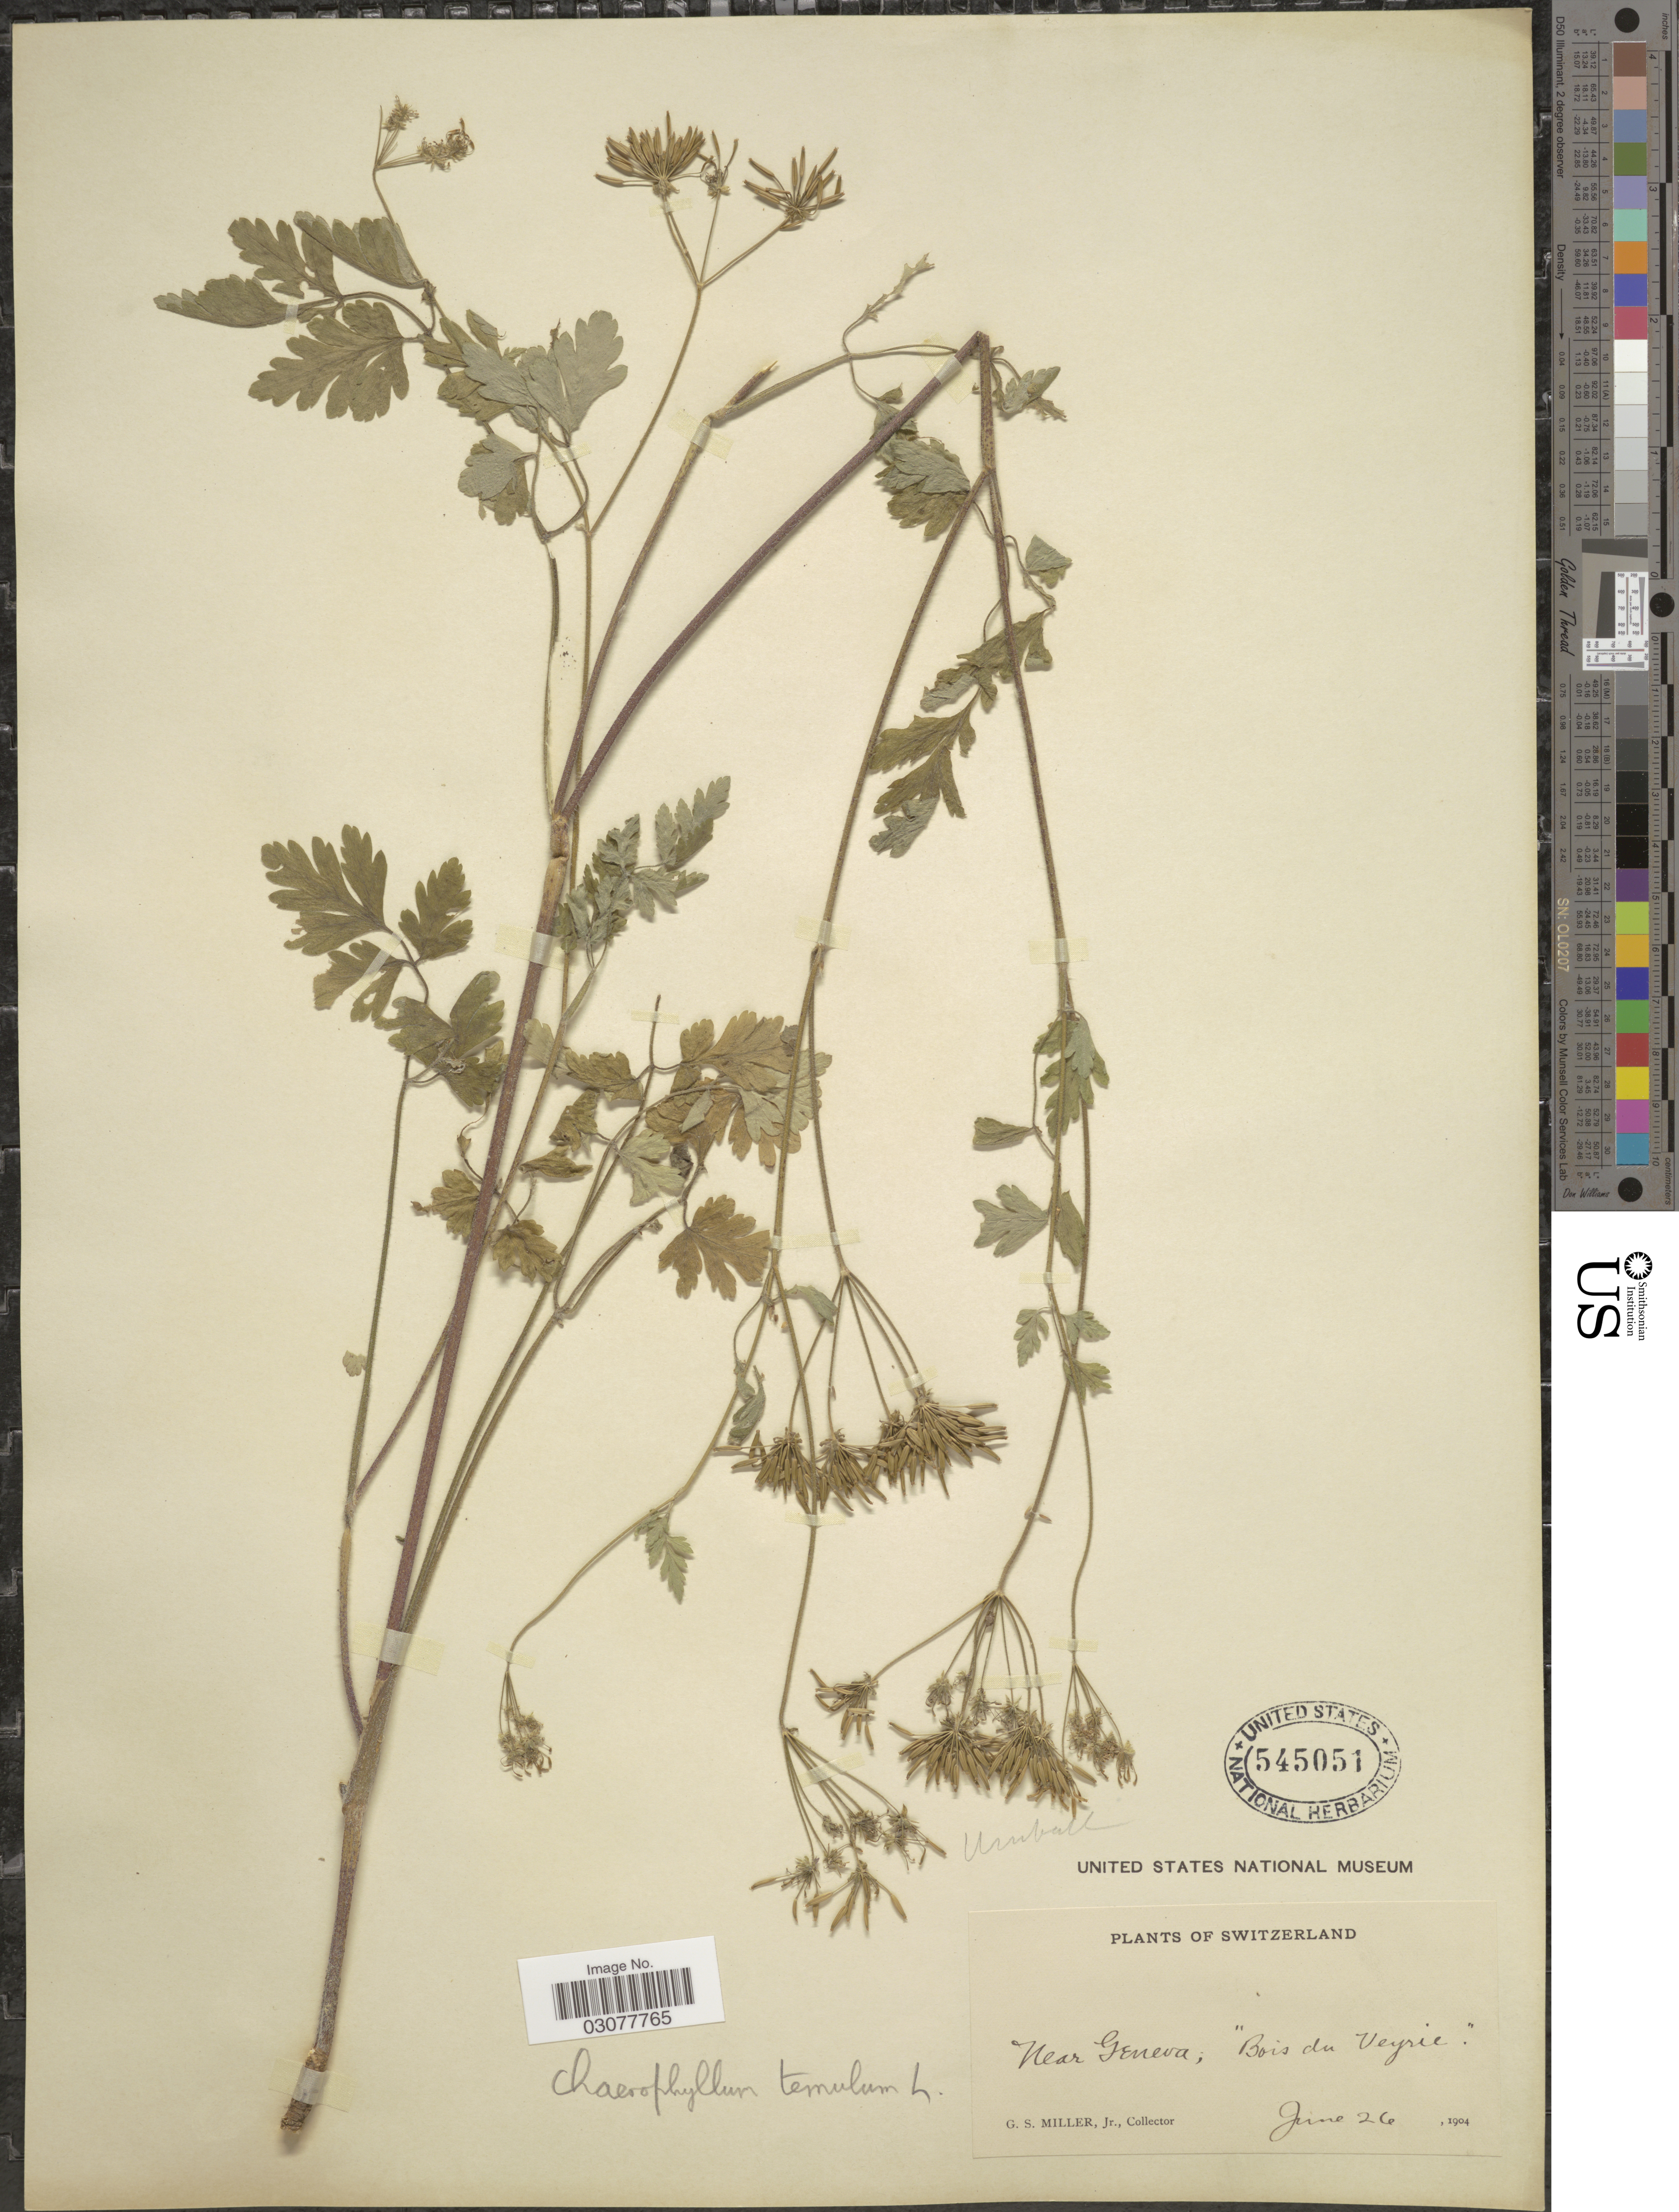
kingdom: Plantae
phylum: Tracheophyta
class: Magnoliopsida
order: Apiales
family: Apiaceae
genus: Chaerophyllum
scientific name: Chaerophyllum temulum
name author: L.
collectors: G. S. Miller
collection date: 1904-06-26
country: Switzerland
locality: Near Geneva; "Bois du Veyrie".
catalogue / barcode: US 545051